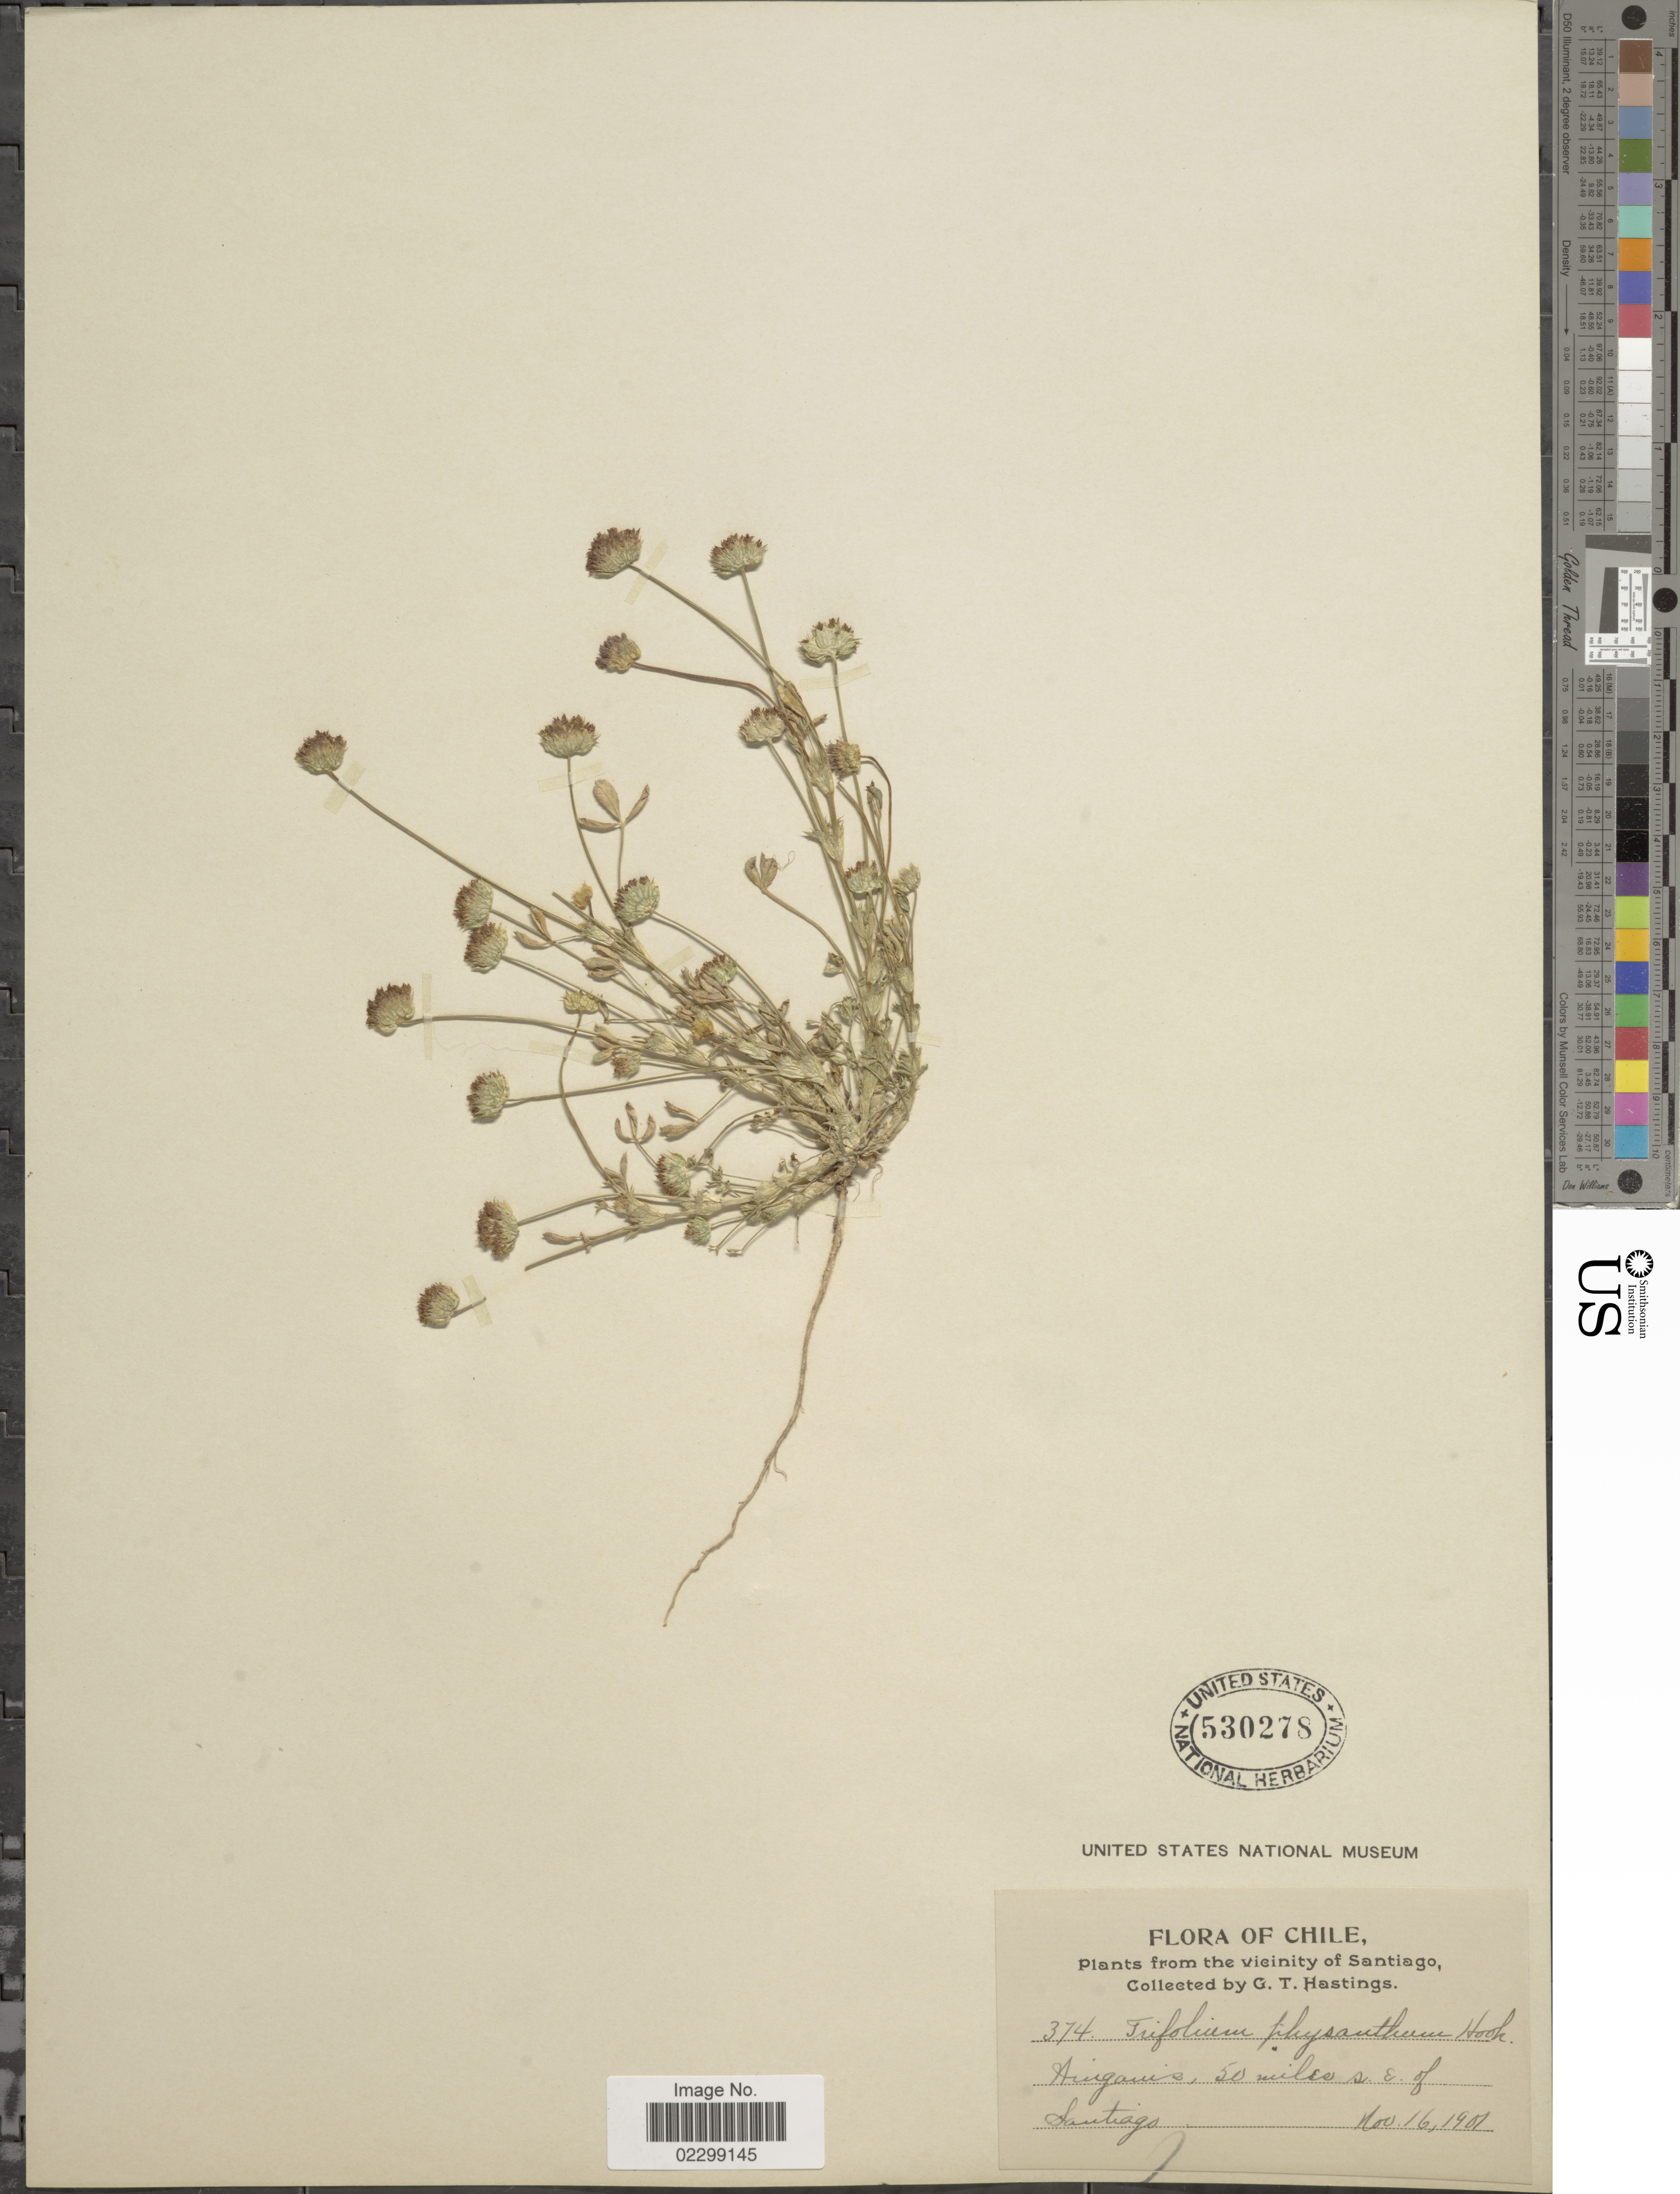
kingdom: Plantae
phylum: Tracheophyta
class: Magnoliopsida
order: Fabales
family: Fabaceae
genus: Trifolium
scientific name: Trifolium physanthum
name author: Hook. & Arn.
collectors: G. Hastings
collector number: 374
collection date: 1901-11-16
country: Chile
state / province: Región Metropolitana (RM)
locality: Aingauis [interpreted], 50 miles s.e. of Santiago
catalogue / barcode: US 530278